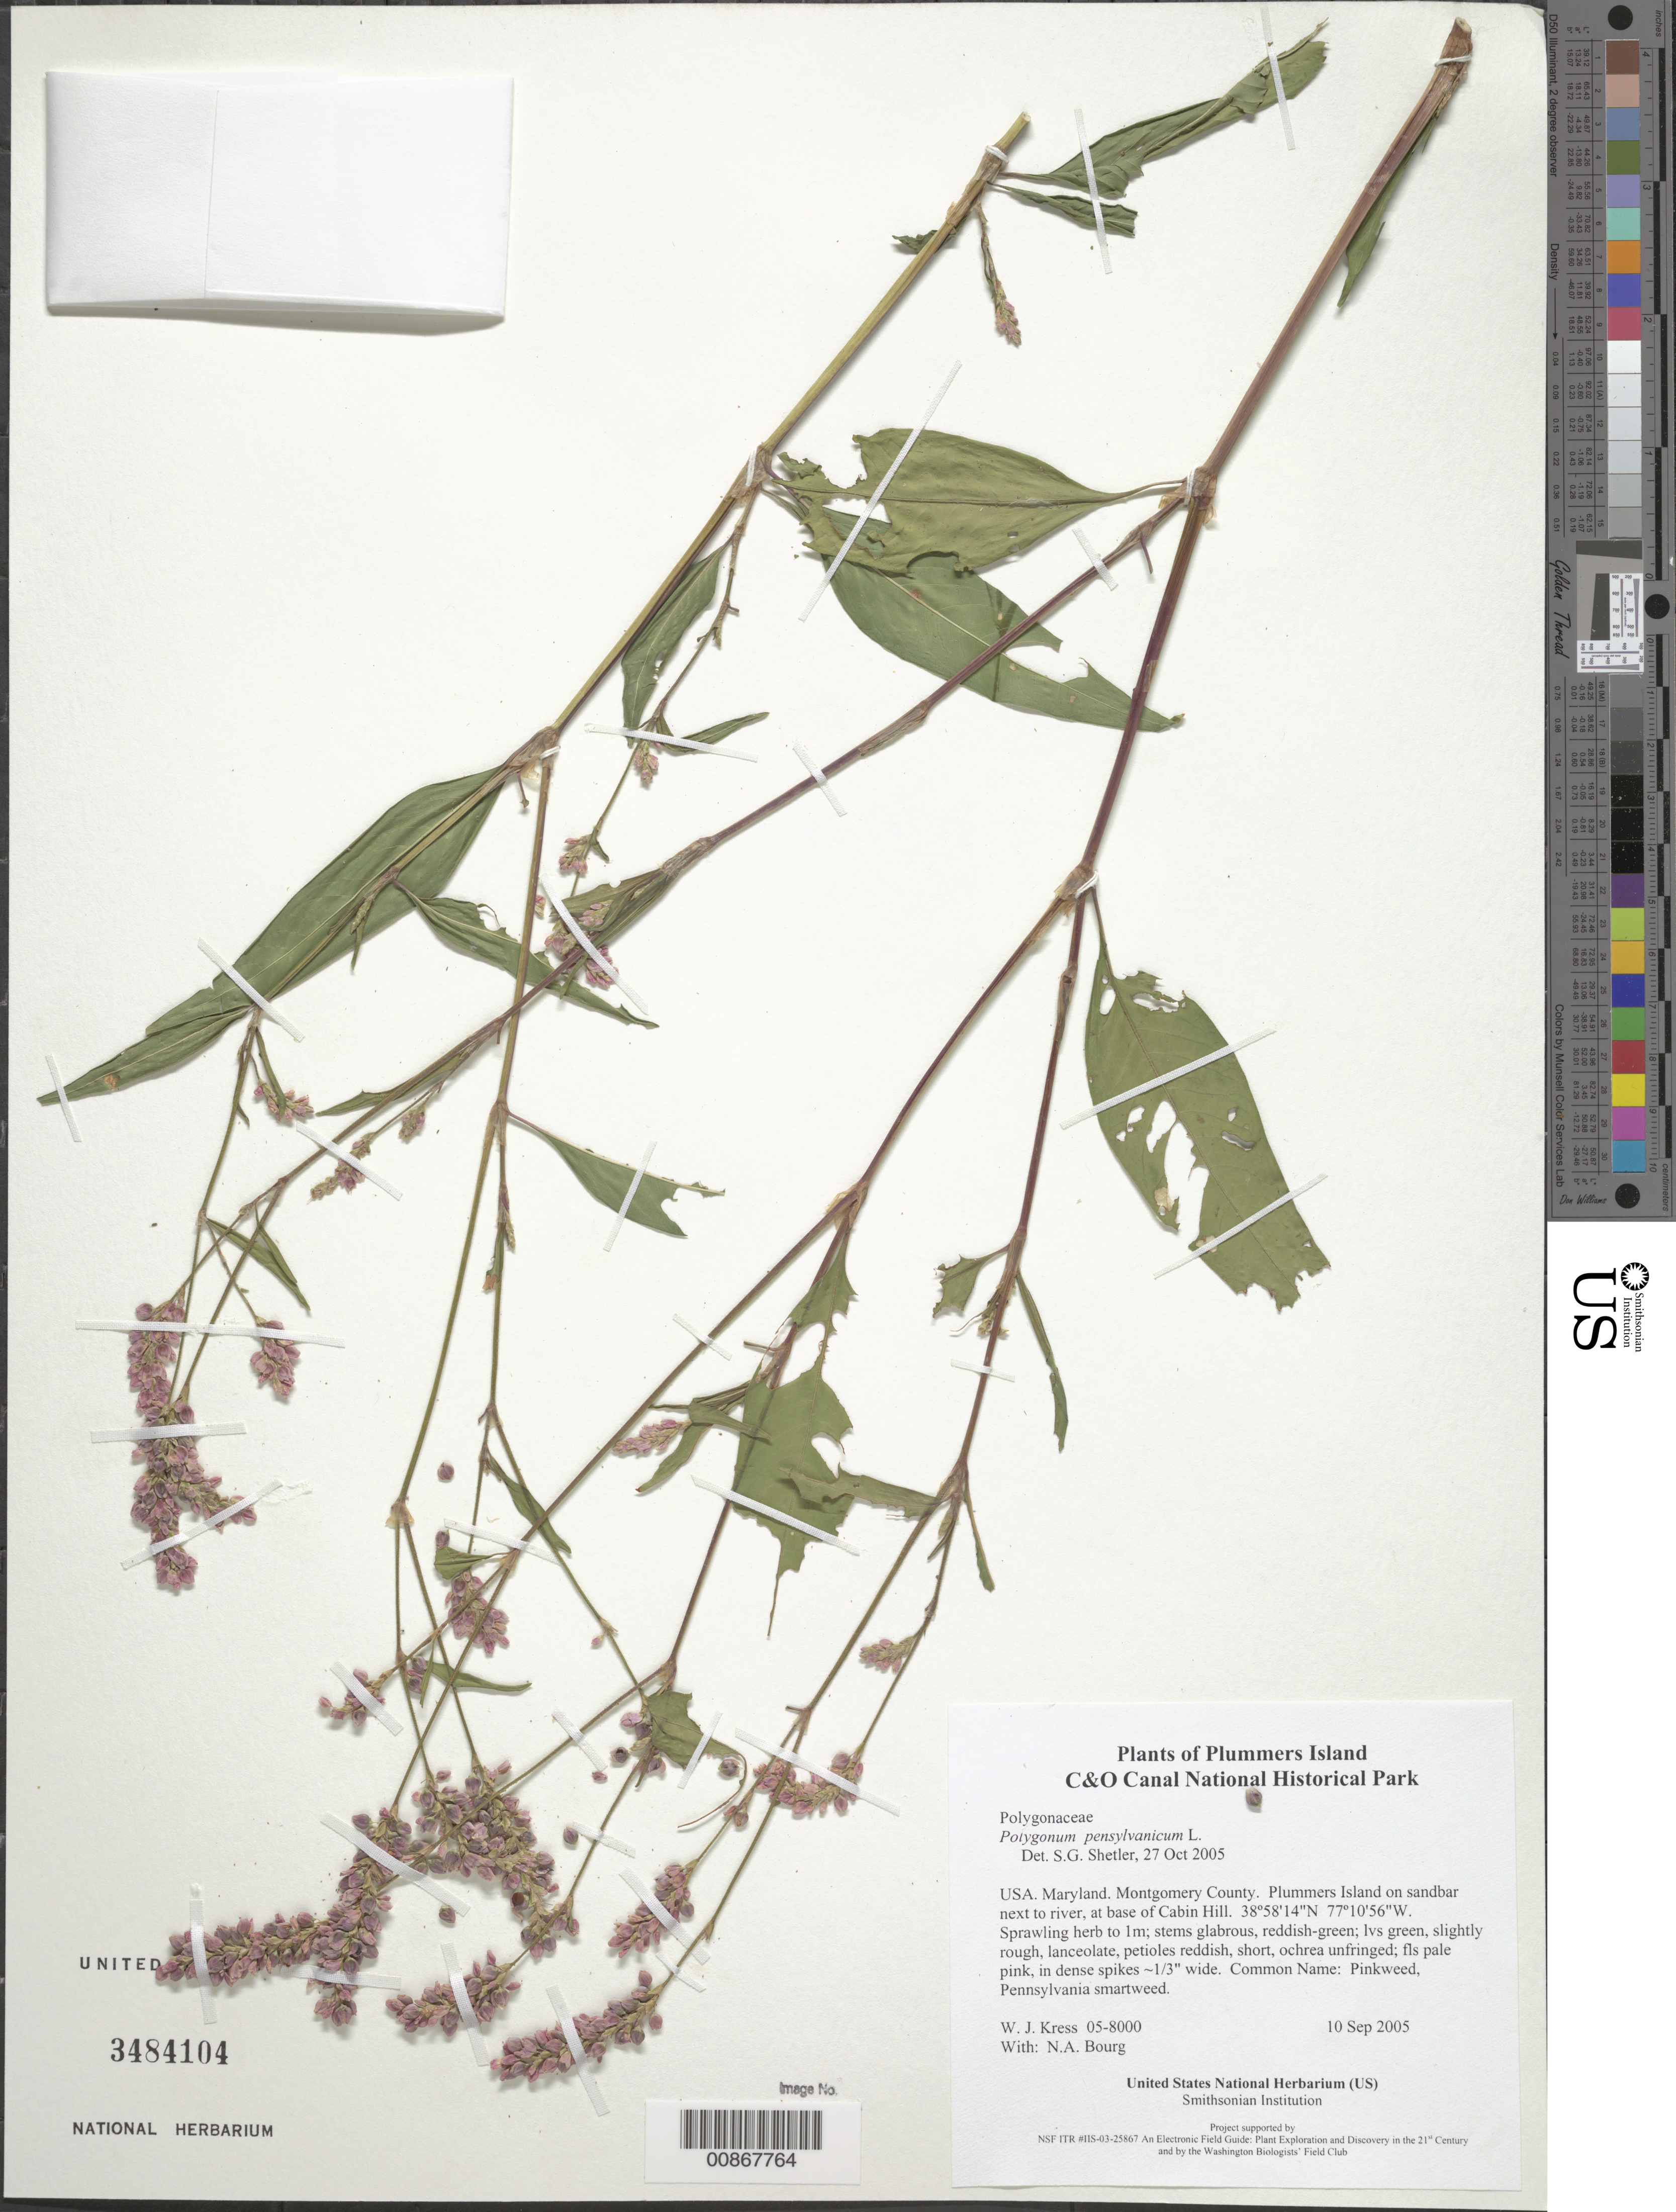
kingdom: Plantae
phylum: Tracheophyta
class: Magnoliopsida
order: Caryophyllales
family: Polygonaceae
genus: Persicaria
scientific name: Persicaria pensylvanica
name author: (L.) M. Gómez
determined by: Atha, D. E.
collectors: W. J. Kress & N. A. Bourg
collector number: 05-8000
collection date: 2005-09-10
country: United States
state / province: Maryland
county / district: Montgomery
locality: Chesapeake and Ohio Canal National Historical Park, Plummers Island on sandbar next to river, at base of Cabin Hill.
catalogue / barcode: US 3484104